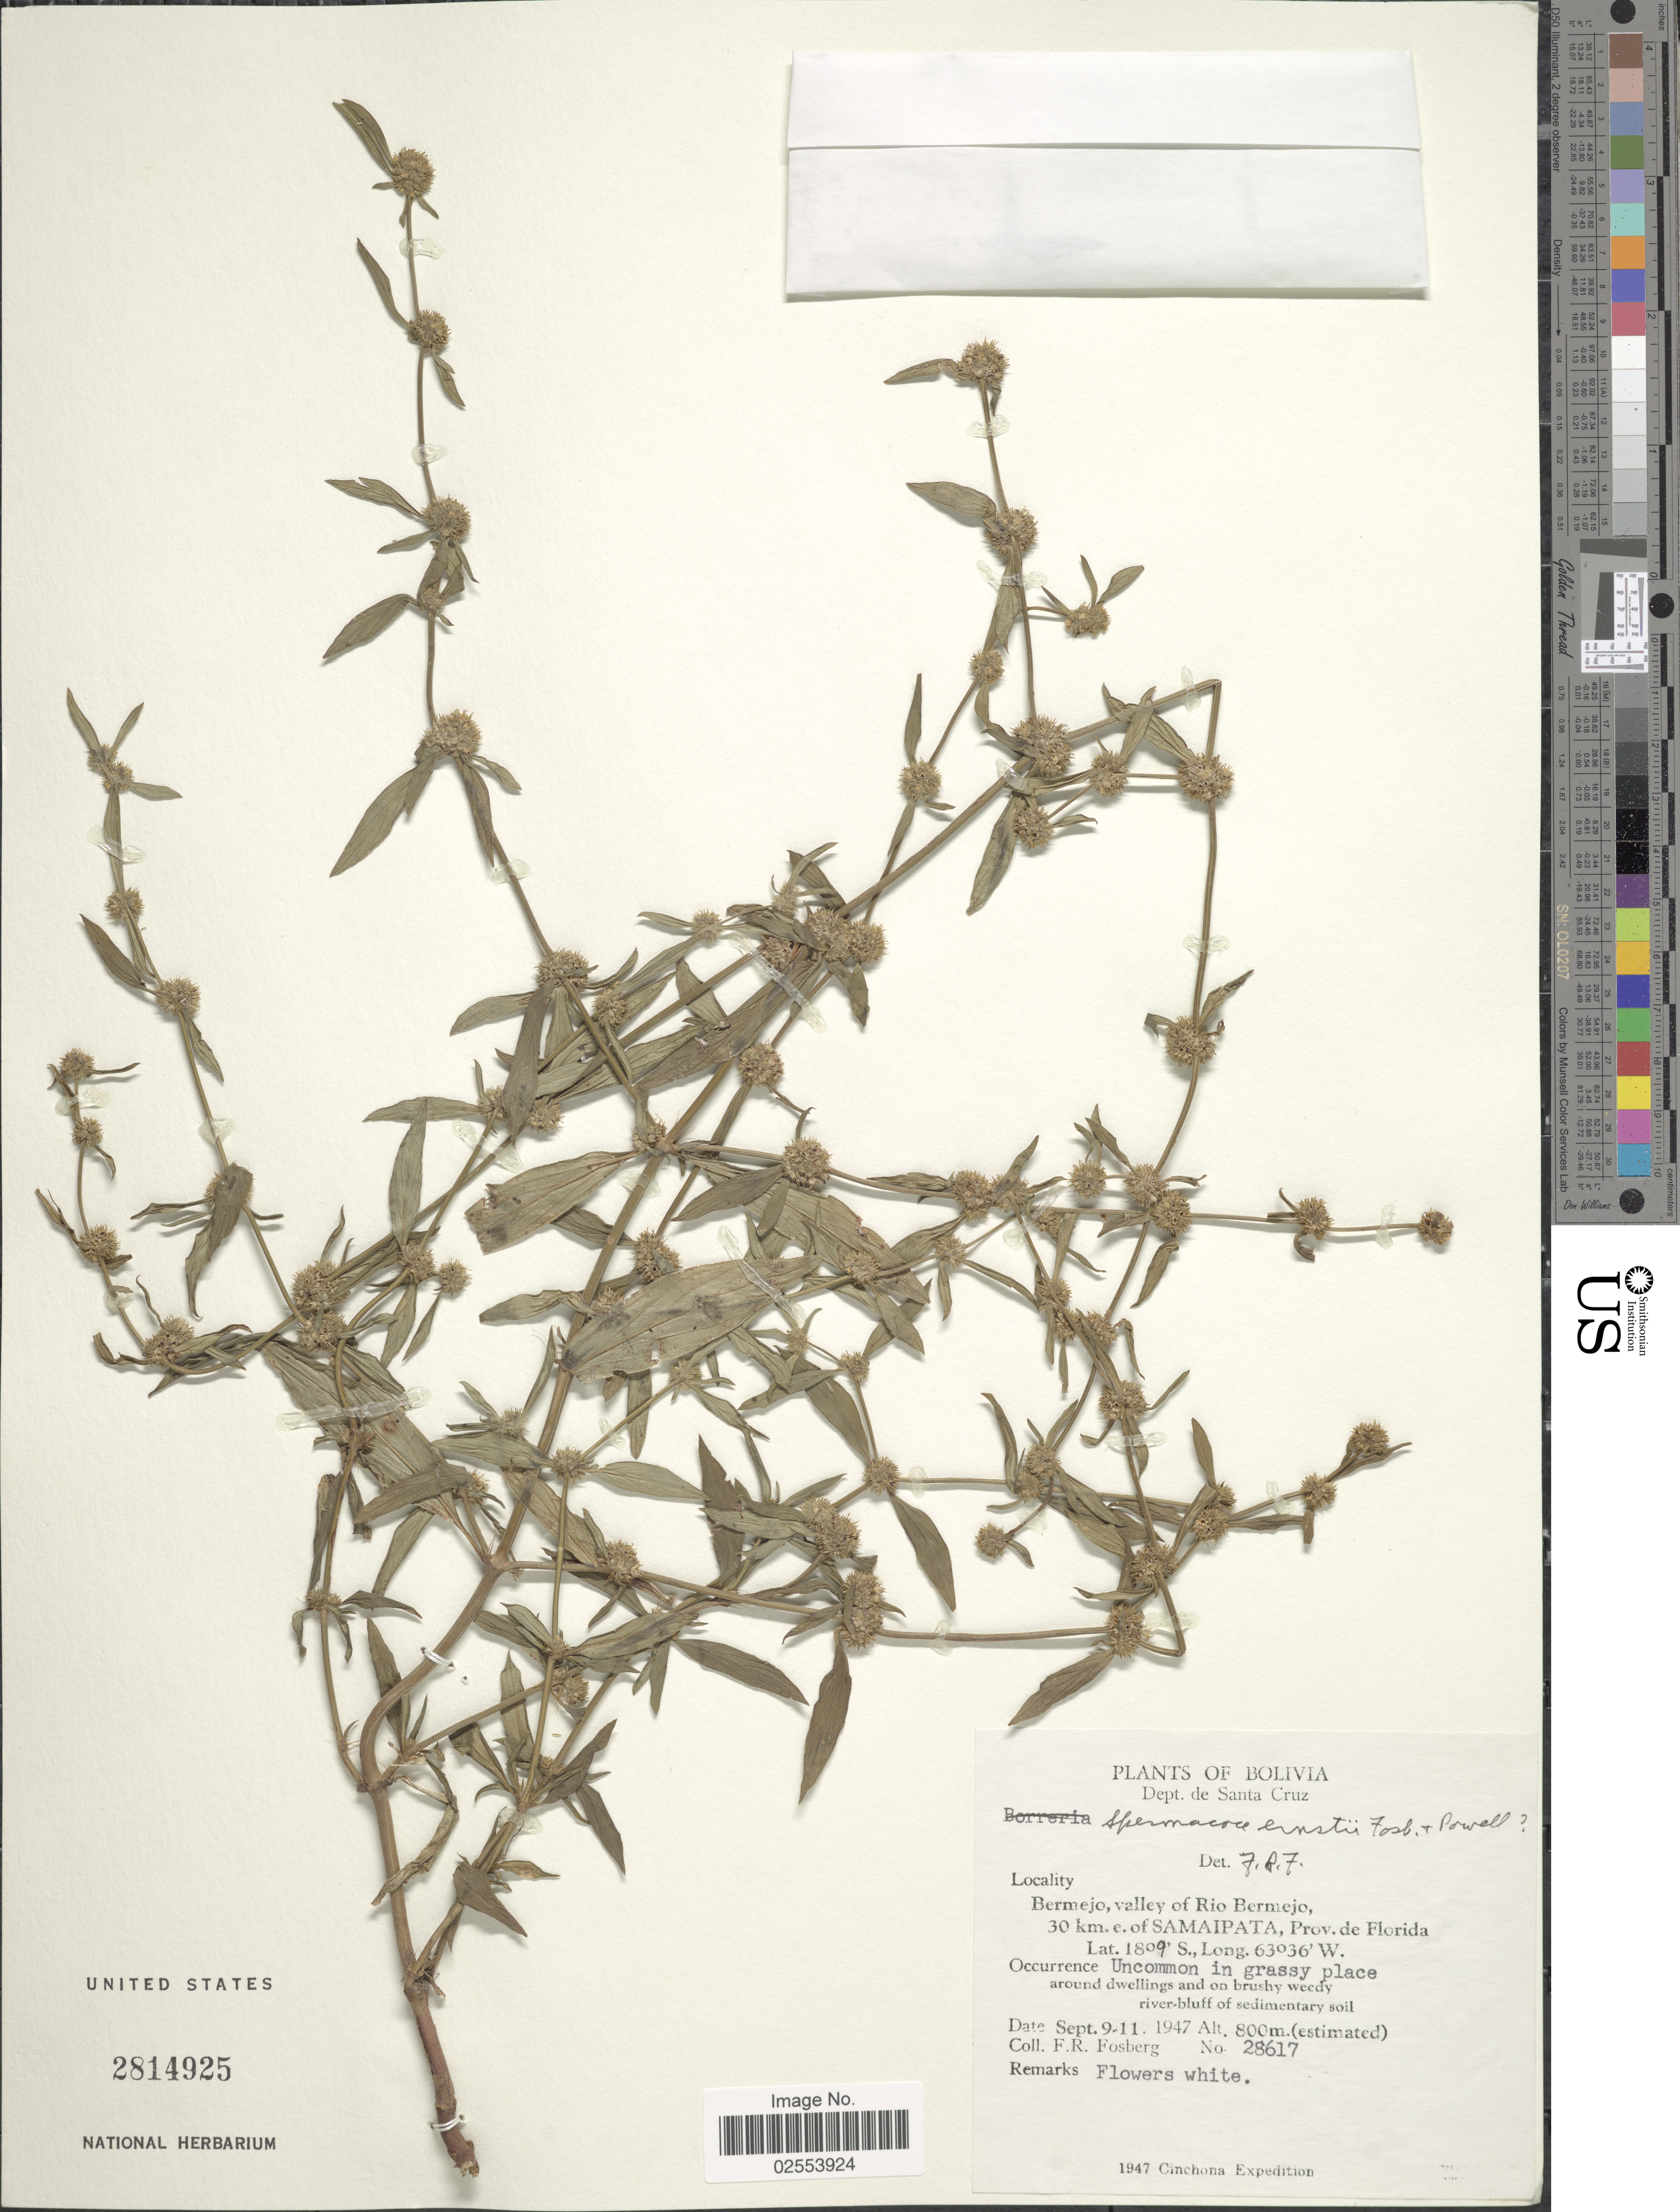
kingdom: Plantae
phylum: Tracheophyta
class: Magnoliopsida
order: Gentianales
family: Rubiaceae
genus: Spermacoce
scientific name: Spermacoce ernstii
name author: Fosberg & D.A. Powell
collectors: F. R. Fosberg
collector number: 28617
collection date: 1947-09-09/1947-09-11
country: Bolivia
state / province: Santa Cruz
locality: Bermejo, valley of Rio Bermejo, 30 km.e. of Samaipata, Prov. de Florida.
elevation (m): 800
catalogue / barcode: US 2814925